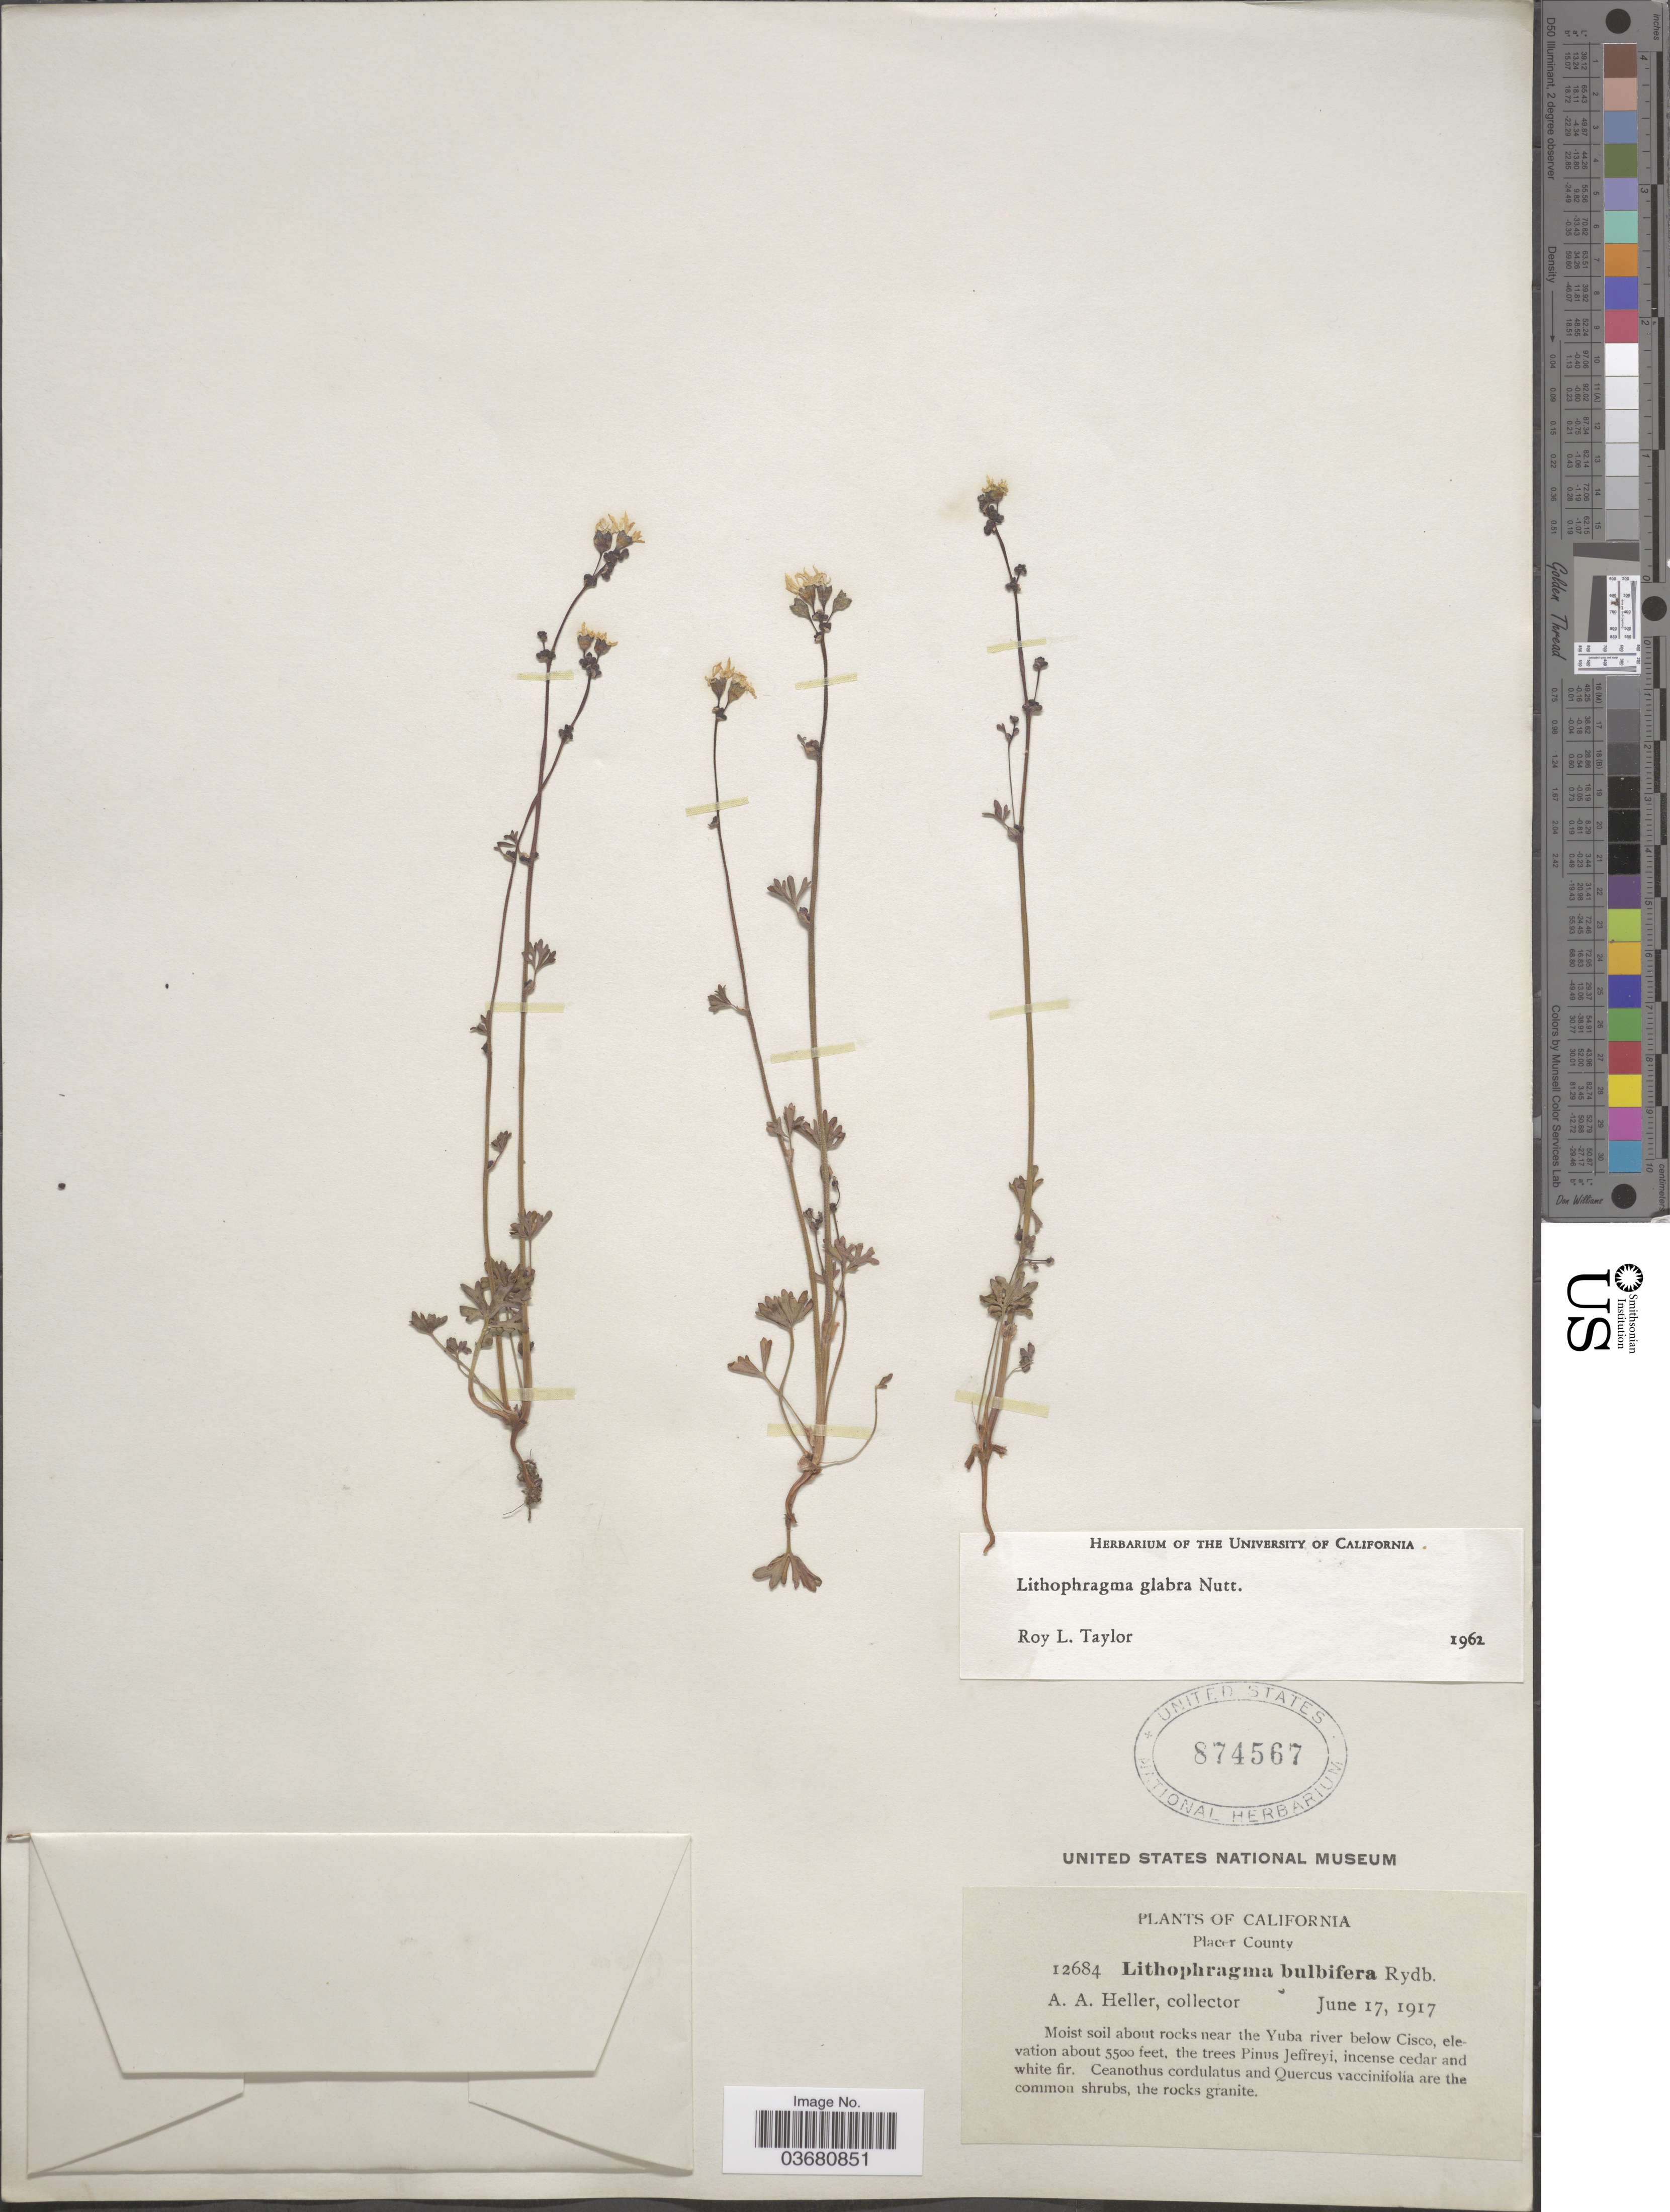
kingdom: Plantae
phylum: Tracheophyta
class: Magnoliopsida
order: Saxifragales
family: Saxifragaceae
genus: Lithophragma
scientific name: Lithophragma glabrum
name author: Nutt.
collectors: A. A. Heller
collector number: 12684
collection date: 1917-06-17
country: United States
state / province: California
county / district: Placer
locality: Placer County. Moist soil about rocks near the Yuba river below Cisco.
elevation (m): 1676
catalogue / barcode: US 874567